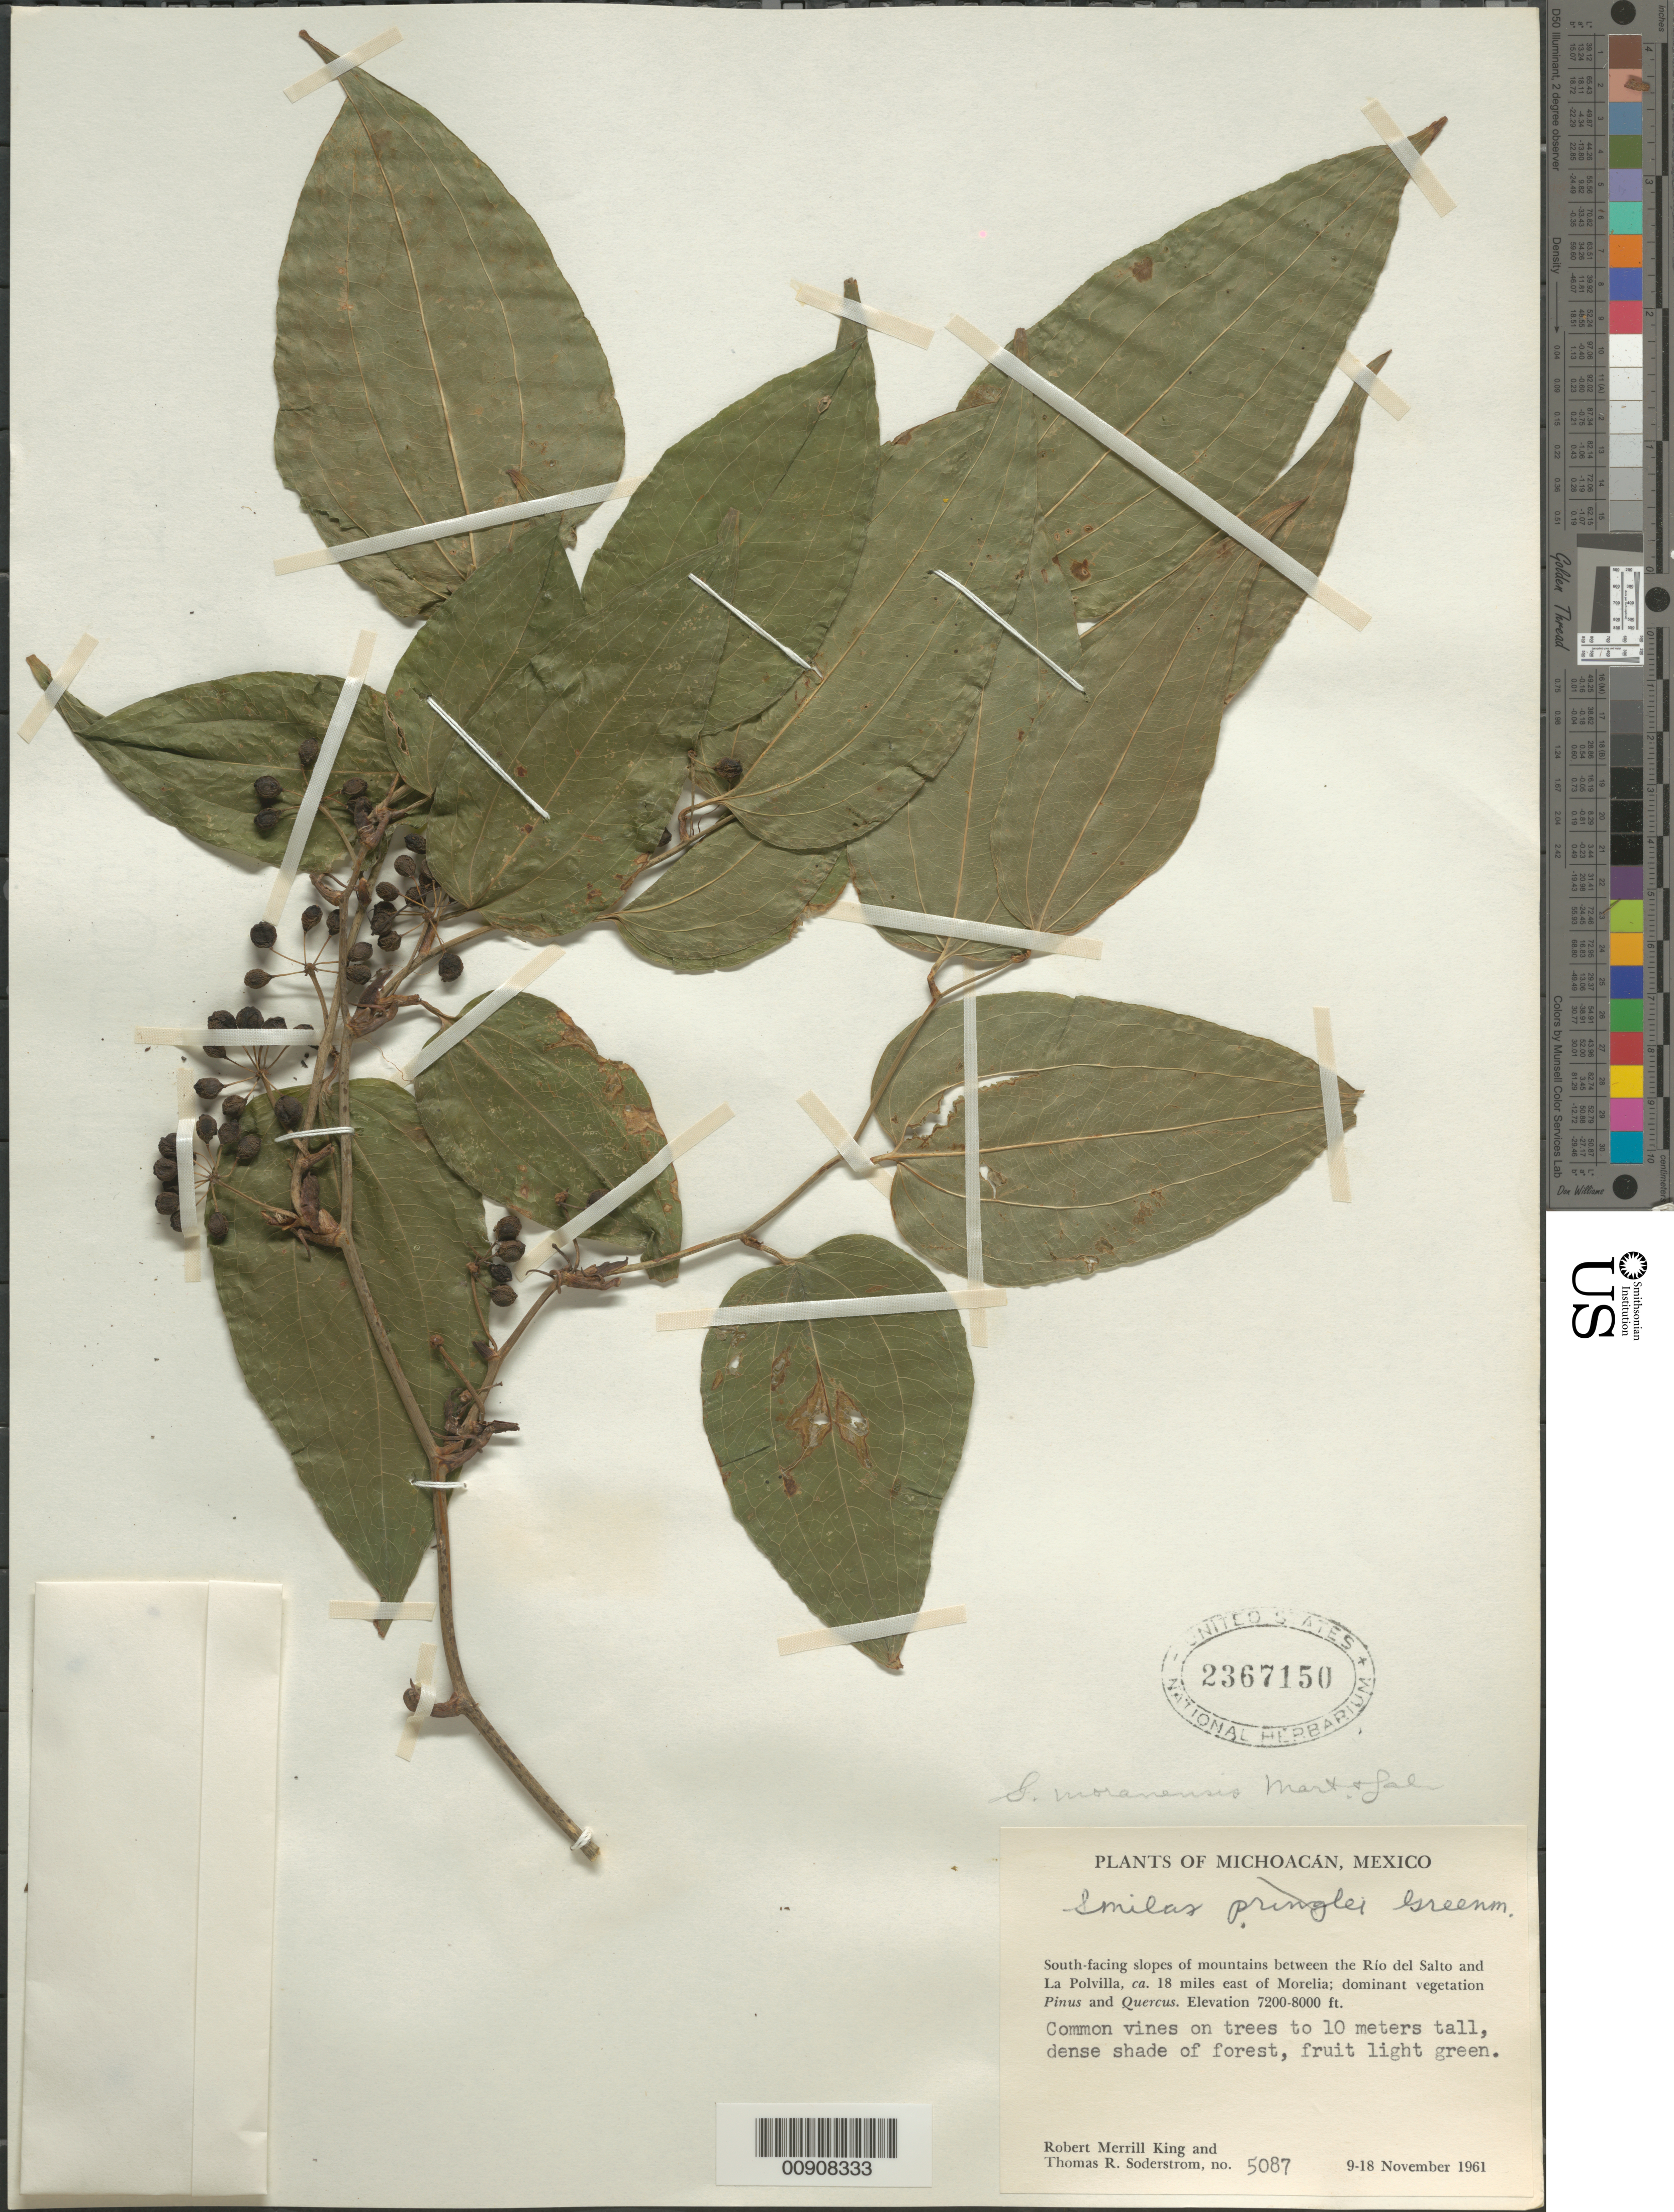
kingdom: Plantae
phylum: Tracheophyta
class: Liliopsida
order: Liliales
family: Smilacaceae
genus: Smilax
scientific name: Smilax moranensis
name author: M. Martens & Galeotti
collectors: R. M. King & T. R. Soderstrom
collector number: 5087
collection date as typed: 09 Nov 1961 to 18 Nov 1961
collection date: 1961-11-09/1961-11-18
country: Mexico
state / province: Michoacán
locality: Michoacán: between the Río del Santo and La Polvilla, ca. 18 miles east of Morelia.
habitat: Common vines on trees to 10 meters tall, dense shade forest. S-facing slopes of mountains; dominant veg. Pinus & Quercus.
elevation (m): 2195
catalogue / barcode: US 2367150